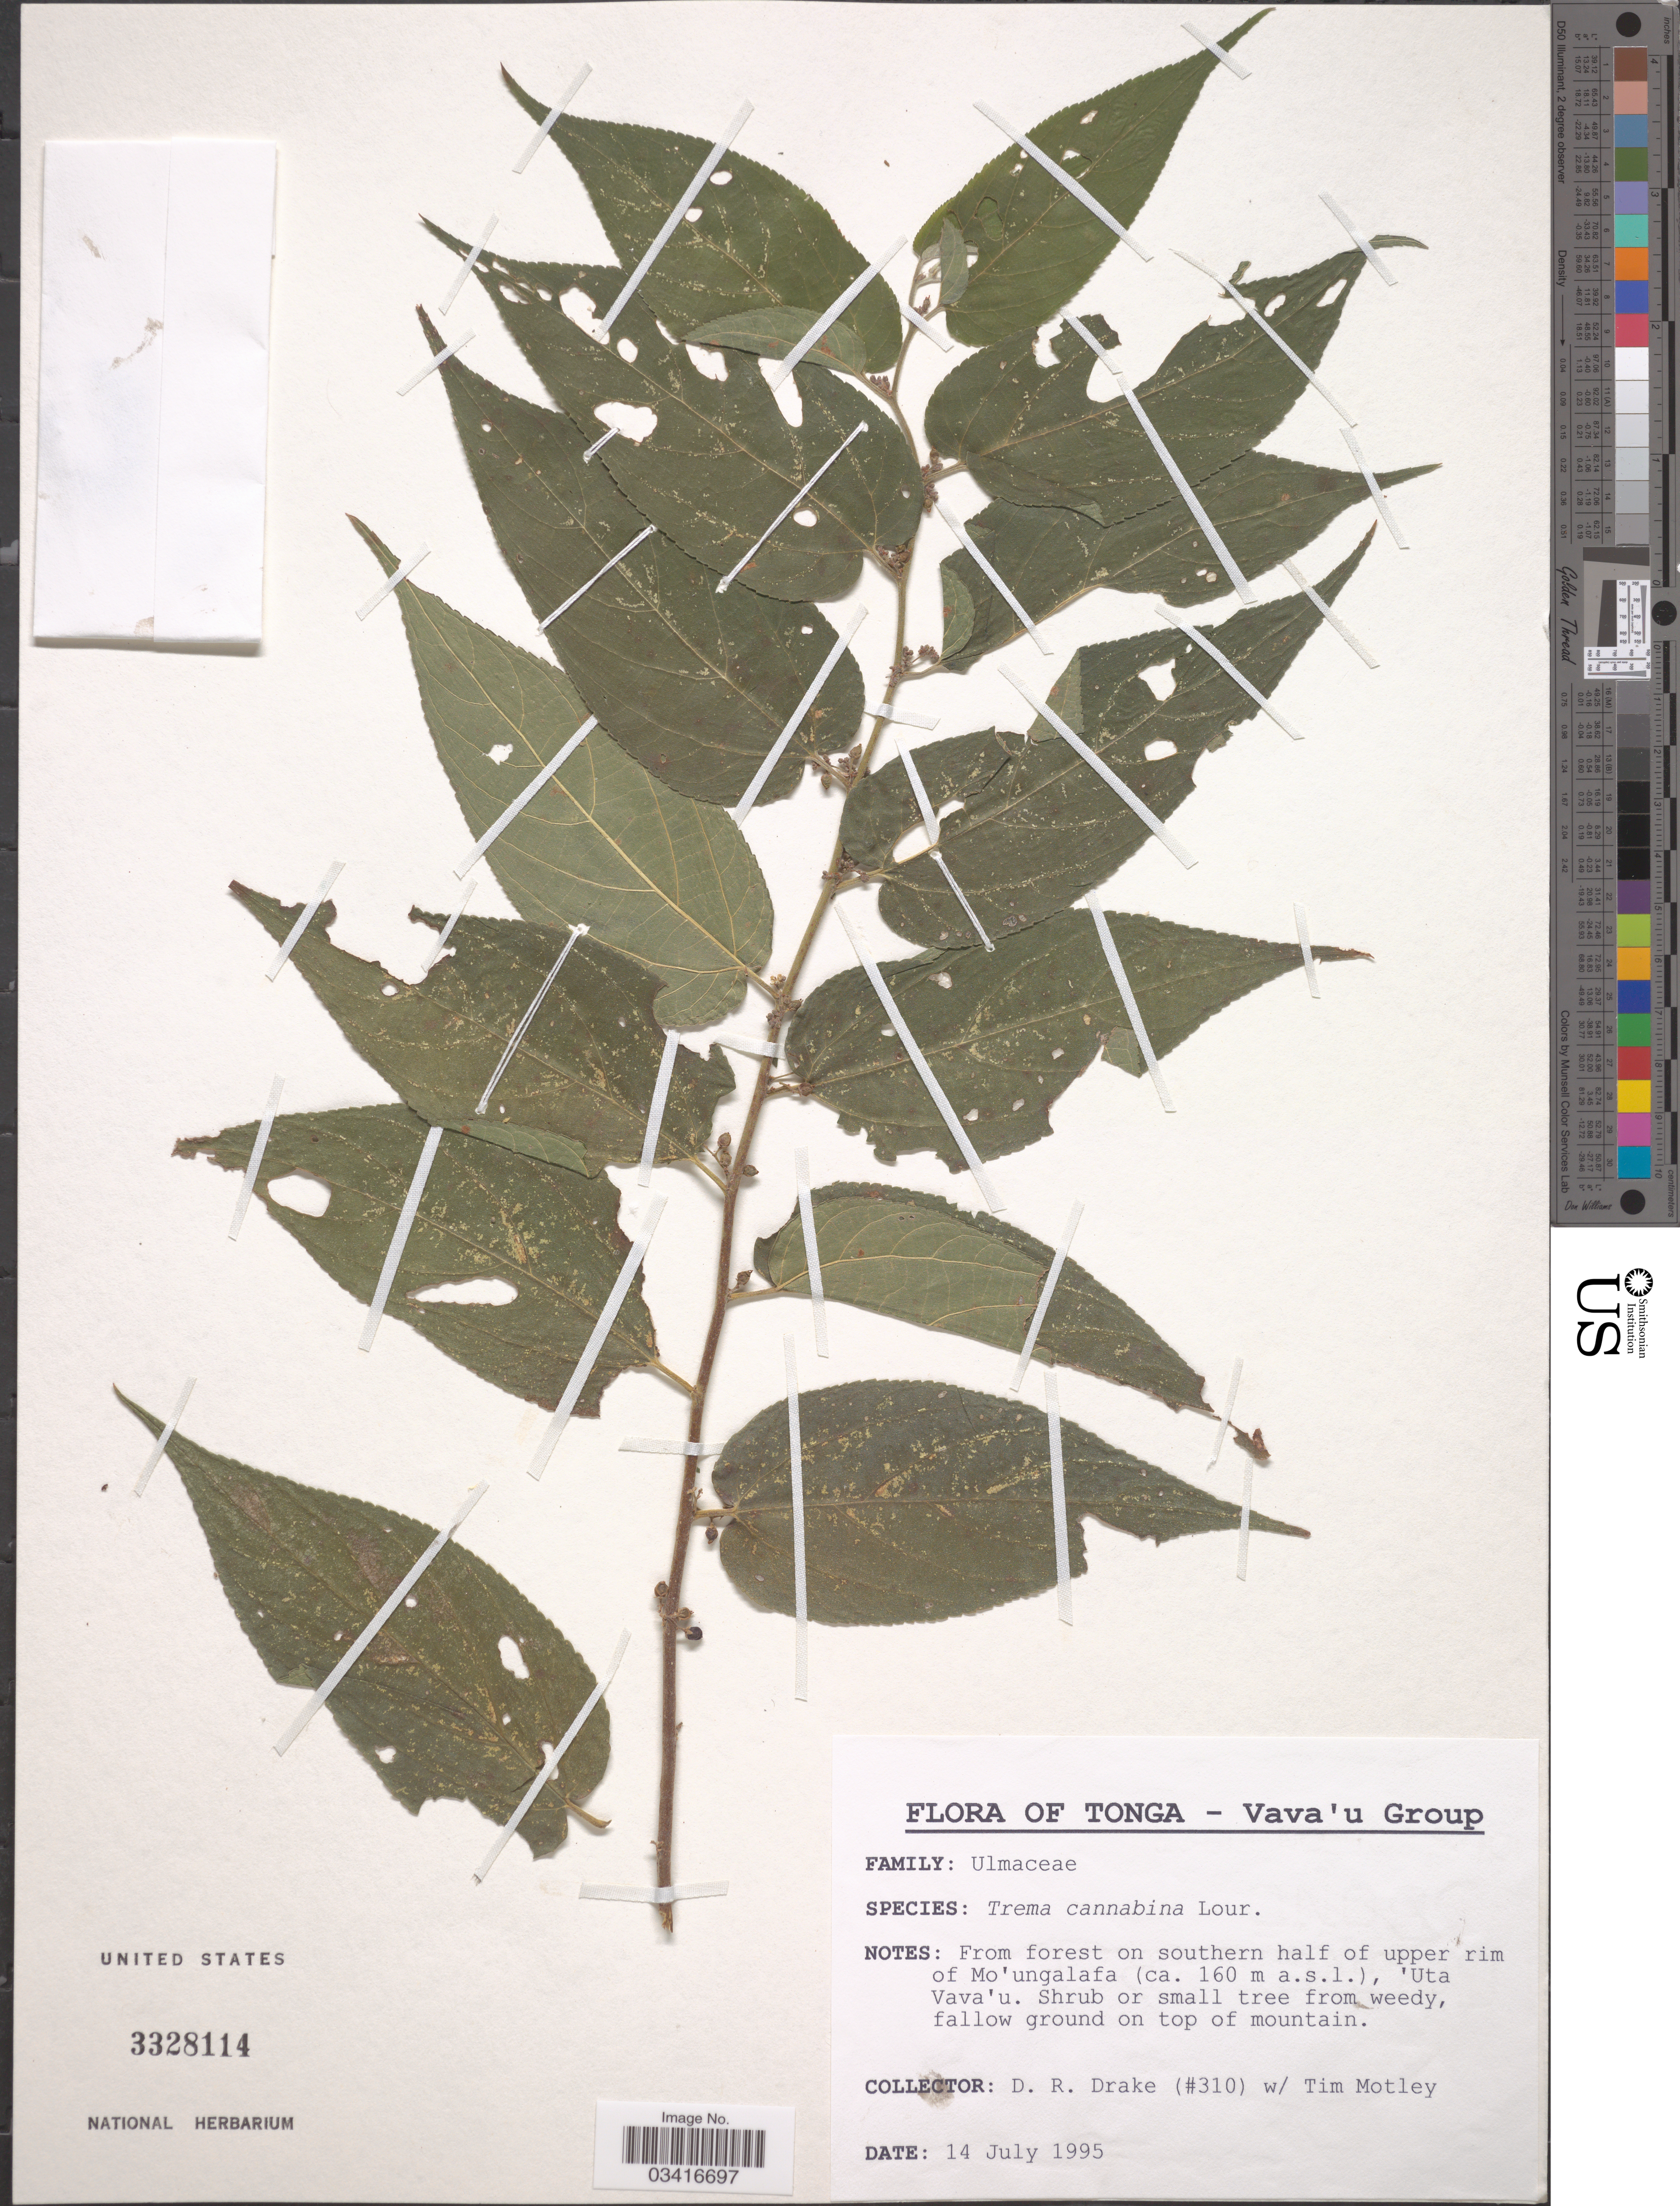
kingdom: Plantae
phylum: Tracheophyta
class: Magnoliopsida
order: Rosales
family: Cannabaceae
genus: Trema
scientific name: Trema orientale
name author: (L.) Blume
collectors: D.R. Drake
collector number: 310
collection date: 1995-07-14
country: Tonga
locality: Vava'u Group. From forest on southern half of upper rim of Mo'ungalafa, 'Uta Vava'u.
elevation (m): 160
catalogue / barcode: US 3328114